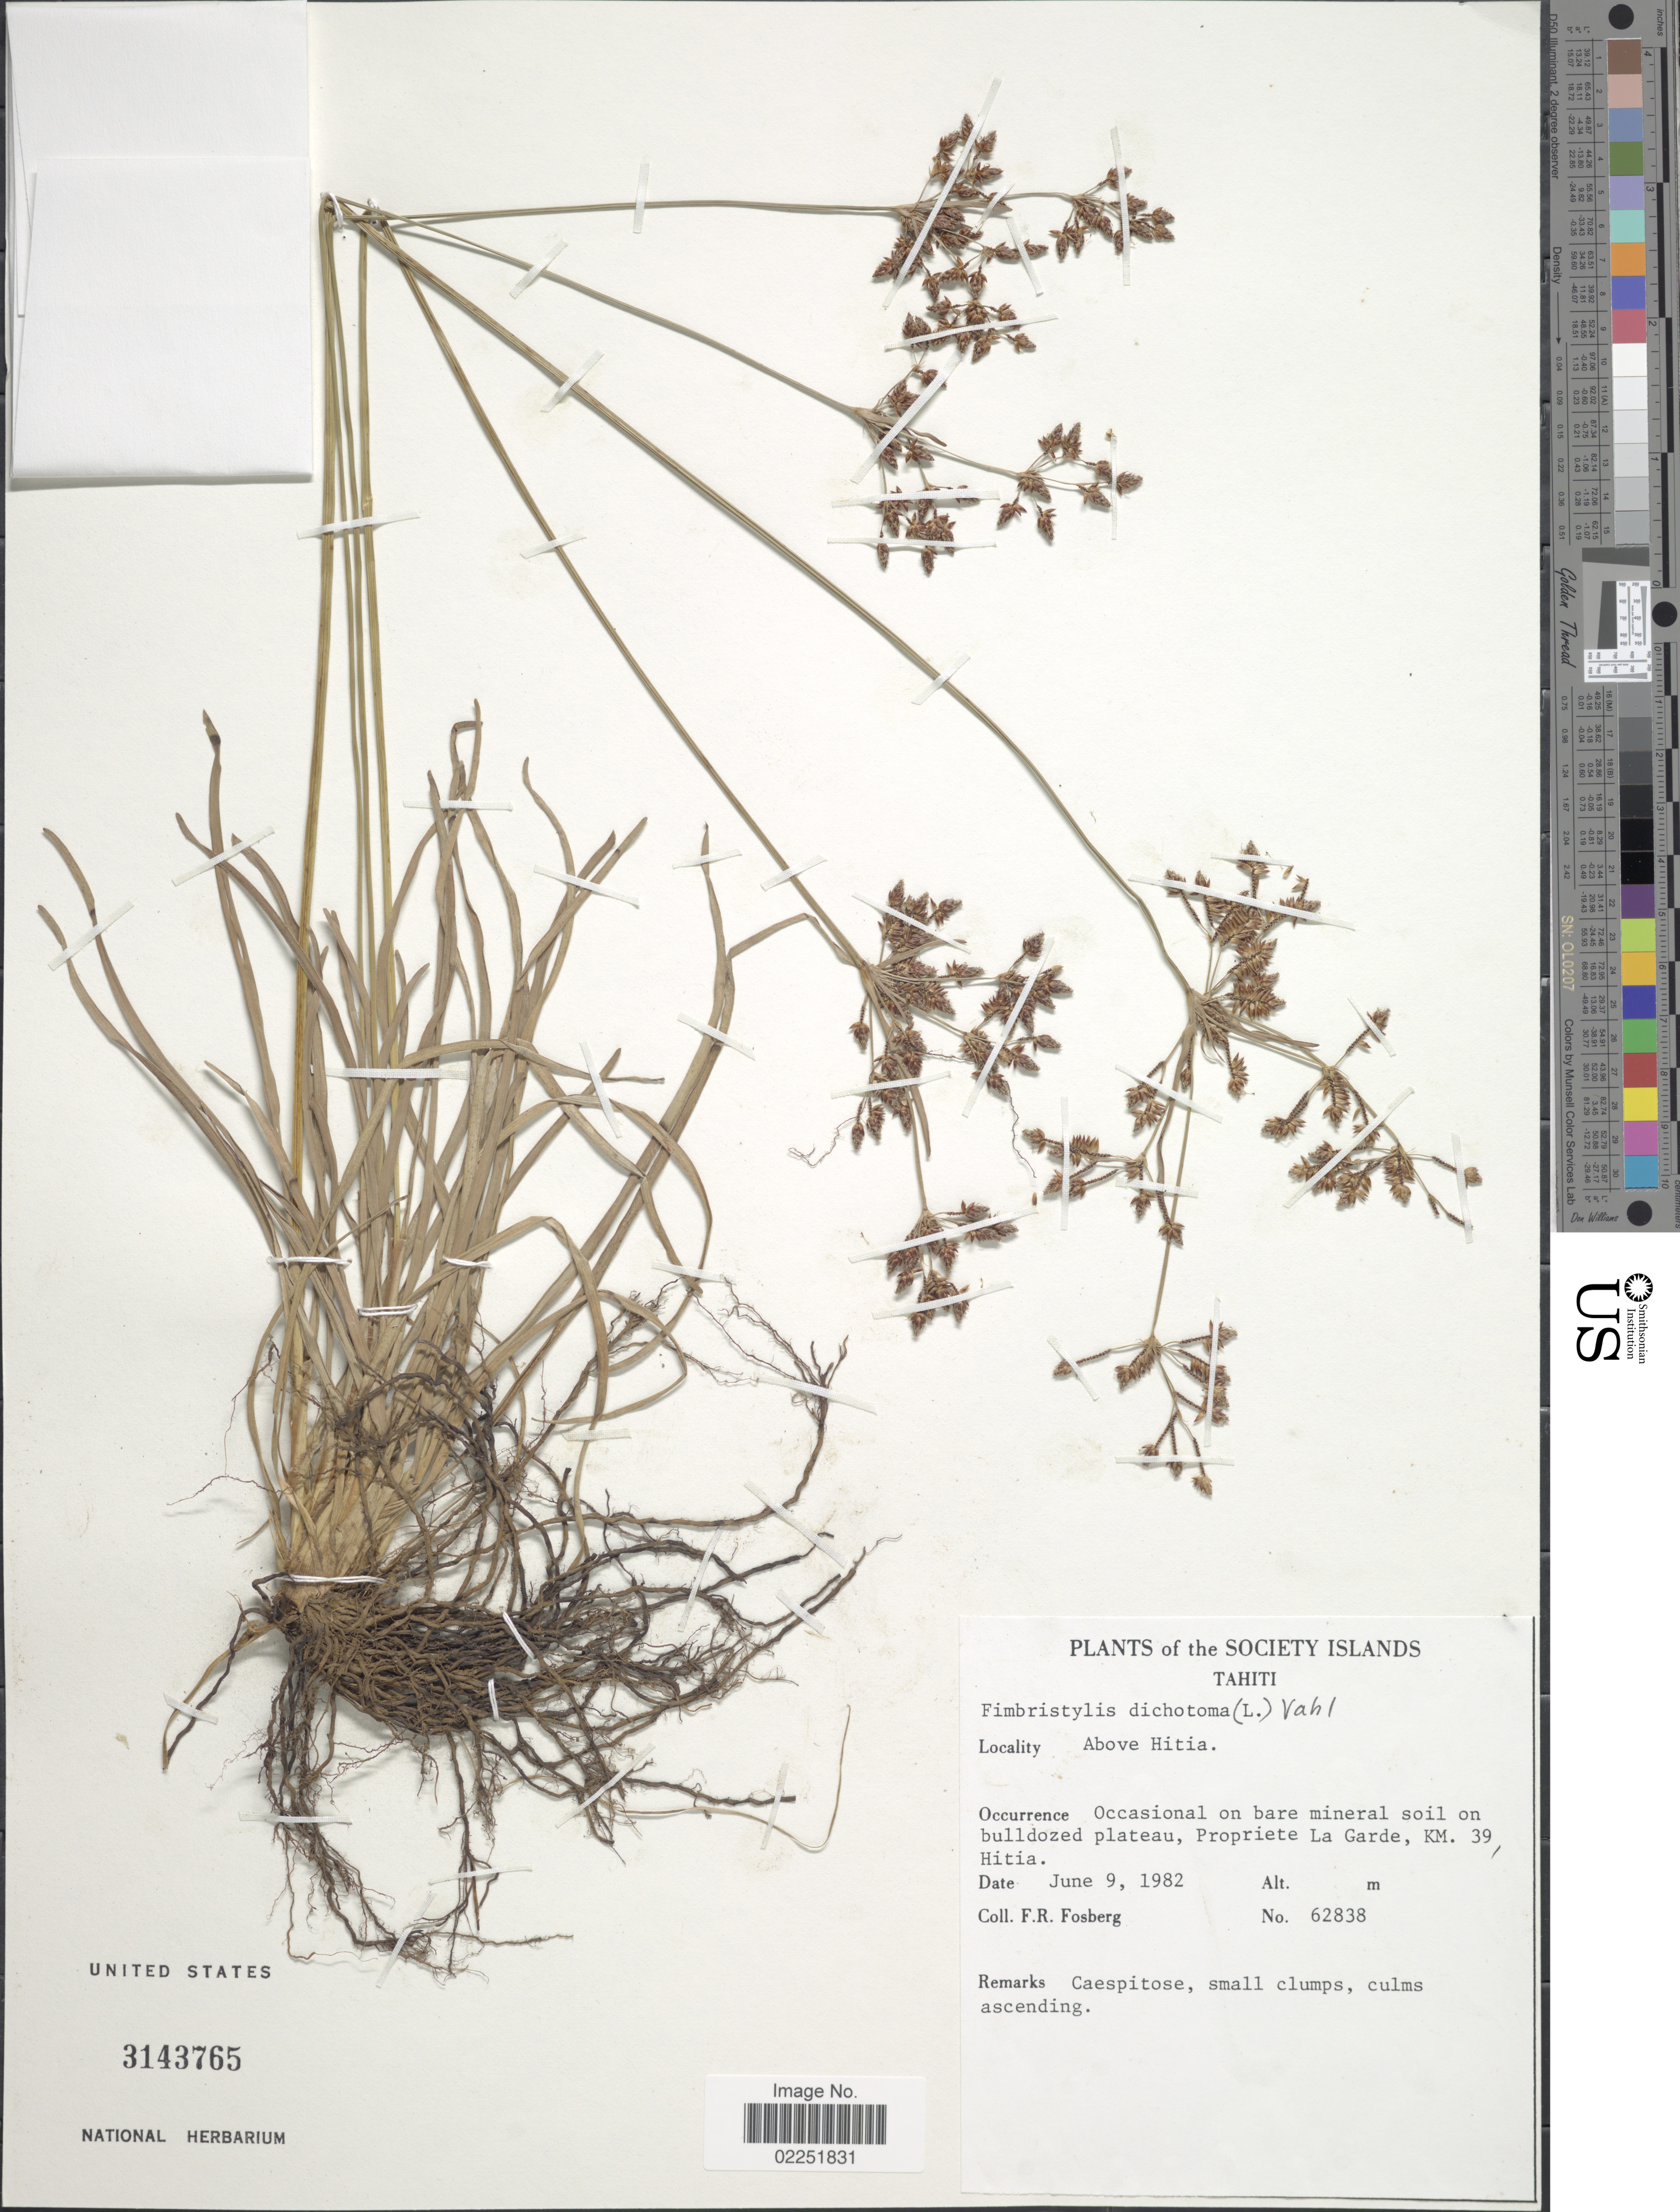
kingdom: Plantae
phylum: Tracheophyta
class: Liliopsida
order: Poales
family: Cyperaceae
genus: Fimbristylis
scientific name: Fimbristylis dichotoma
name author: (L.) Vahl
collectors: F. R. Fosberg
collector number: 62838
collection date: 1982-06-09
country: French Polynesia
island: Tahiti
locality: Society Islands, Tahiti. Above Hitia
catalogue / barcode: US 3143765